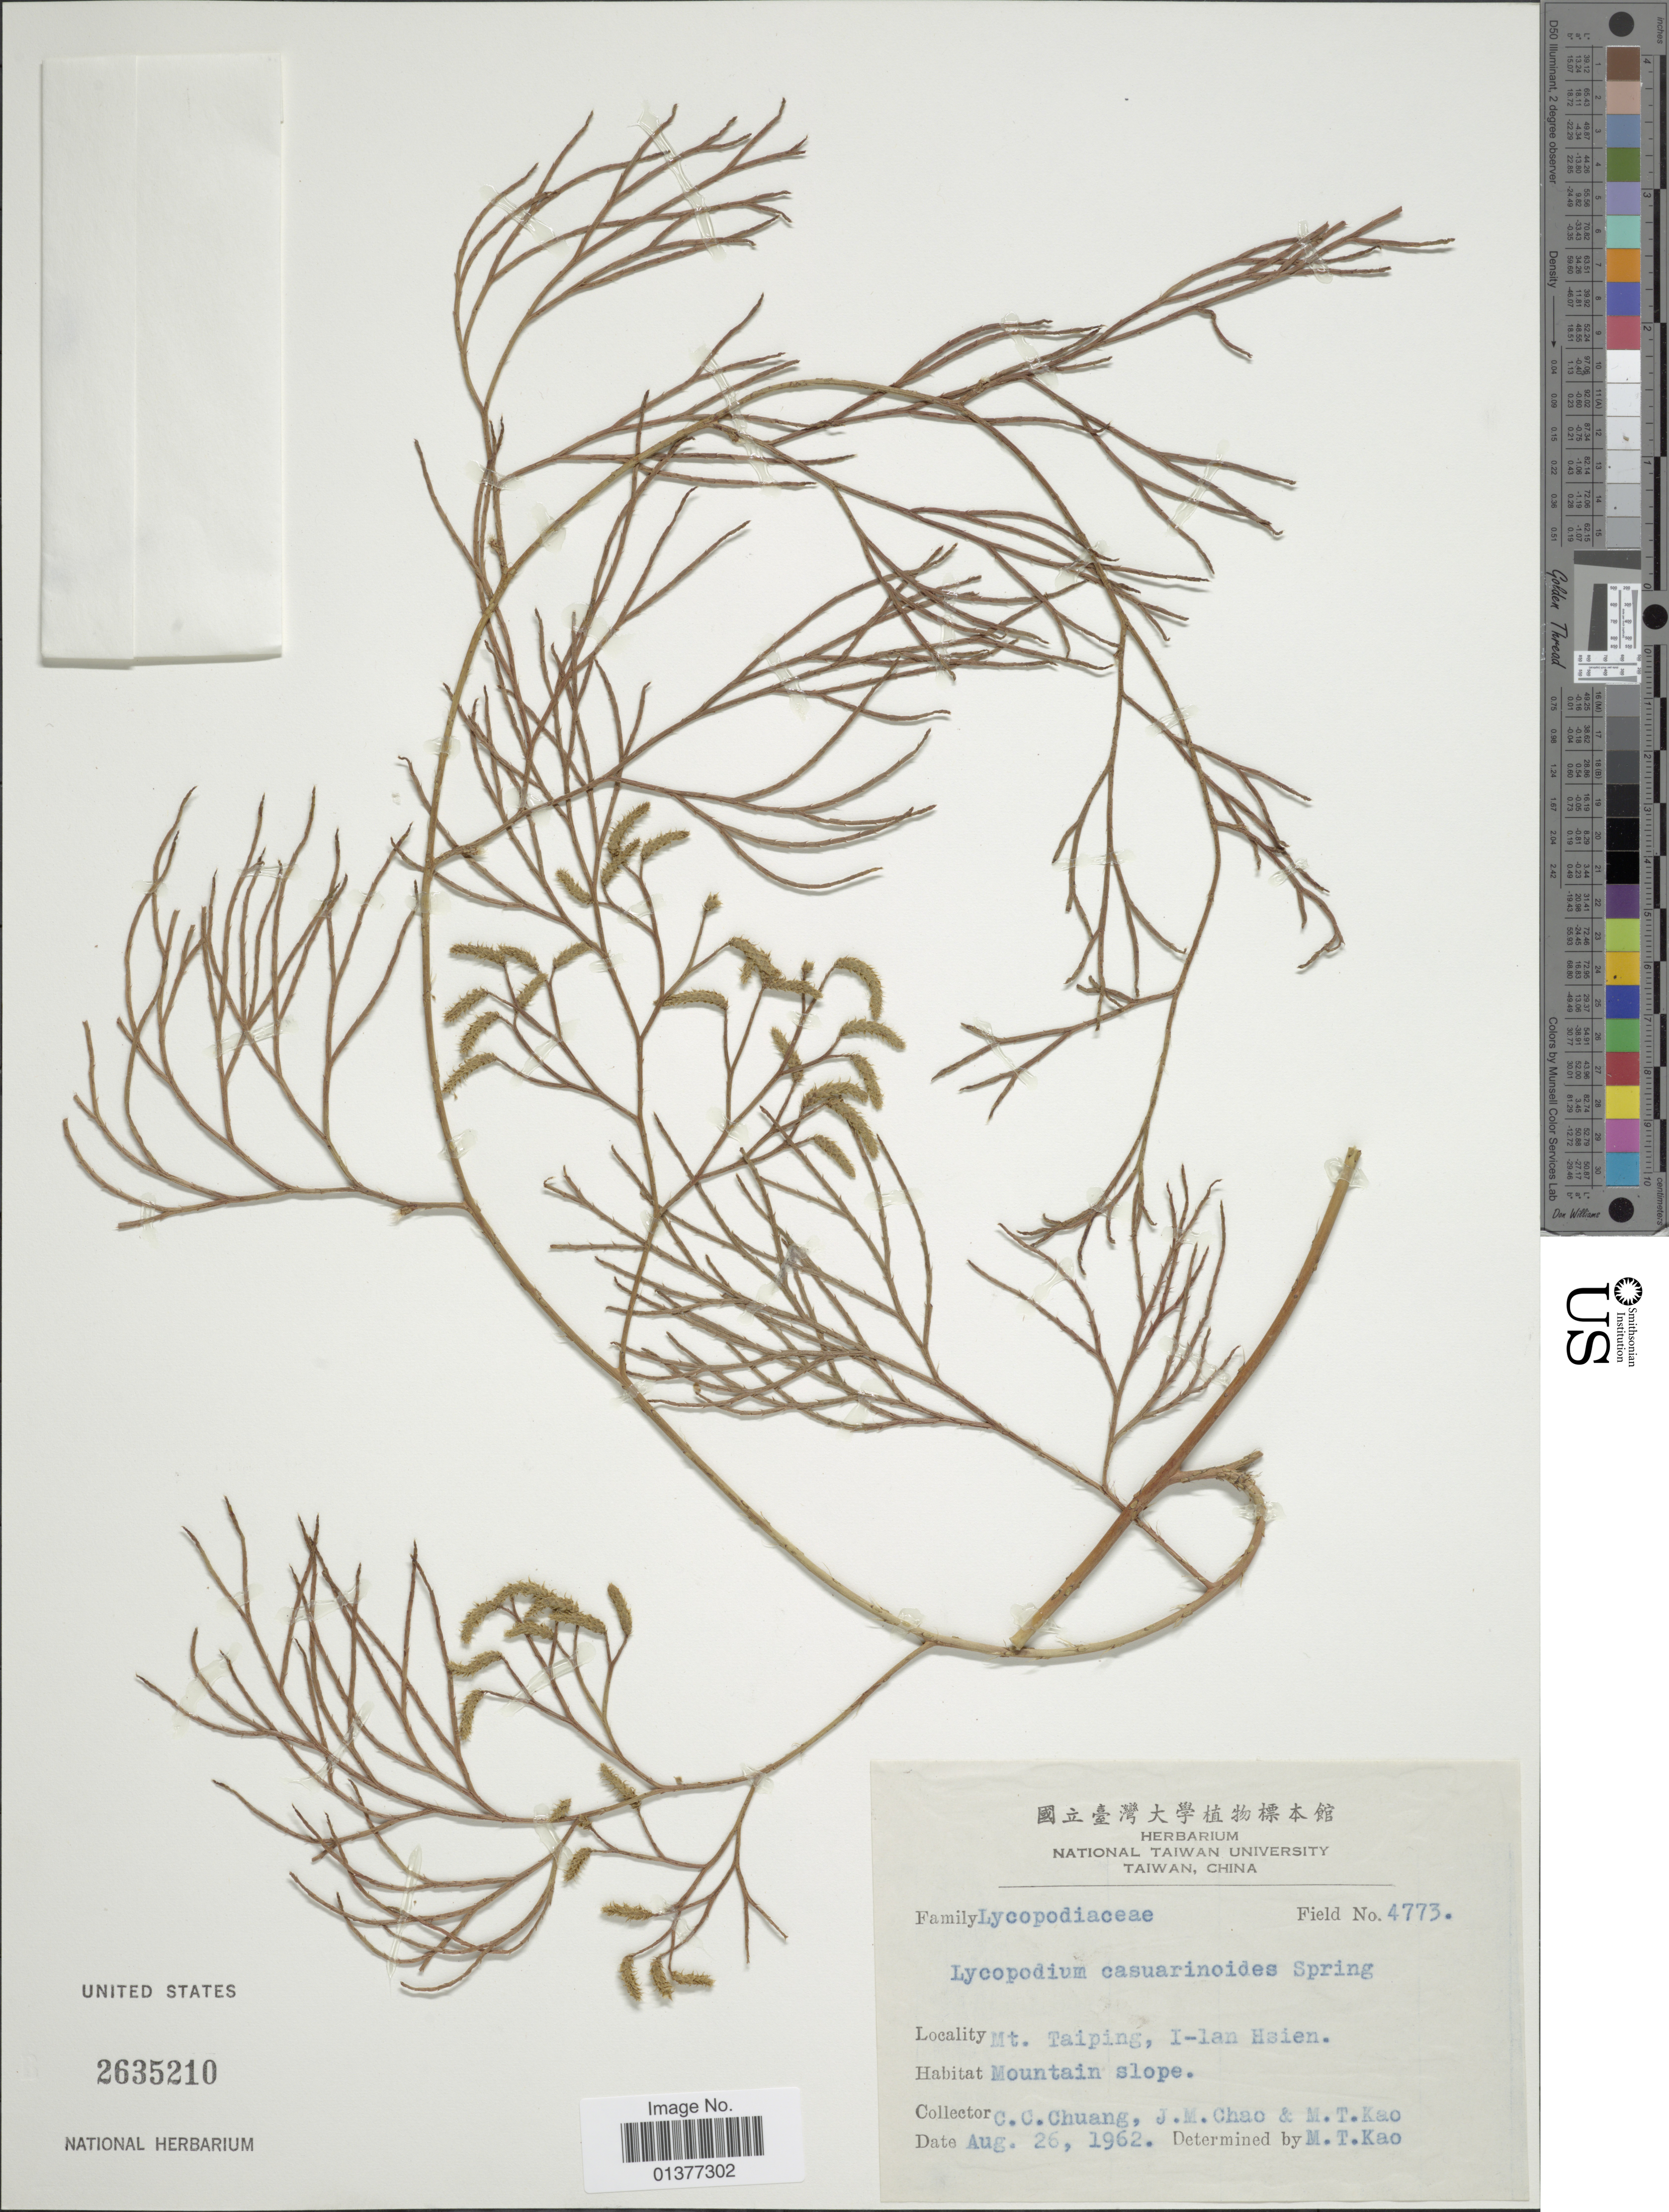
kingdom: Plantae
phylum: Tracheophyta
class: Lycopodiopsida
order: Lycopodiales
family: Lycopodiaceae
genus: Lycopodiastrum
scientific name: Lycopodiastrum casuarinoides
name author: (Spring) Holub ex R.D. Dixit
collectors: C. C. Chuang, J. Chao & M. T. Kao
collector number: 4773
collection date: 1962-08-26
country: Taiwan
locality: Mt. Taiping, I-lan Hsien, Mountain slope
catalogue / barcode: US 2635210